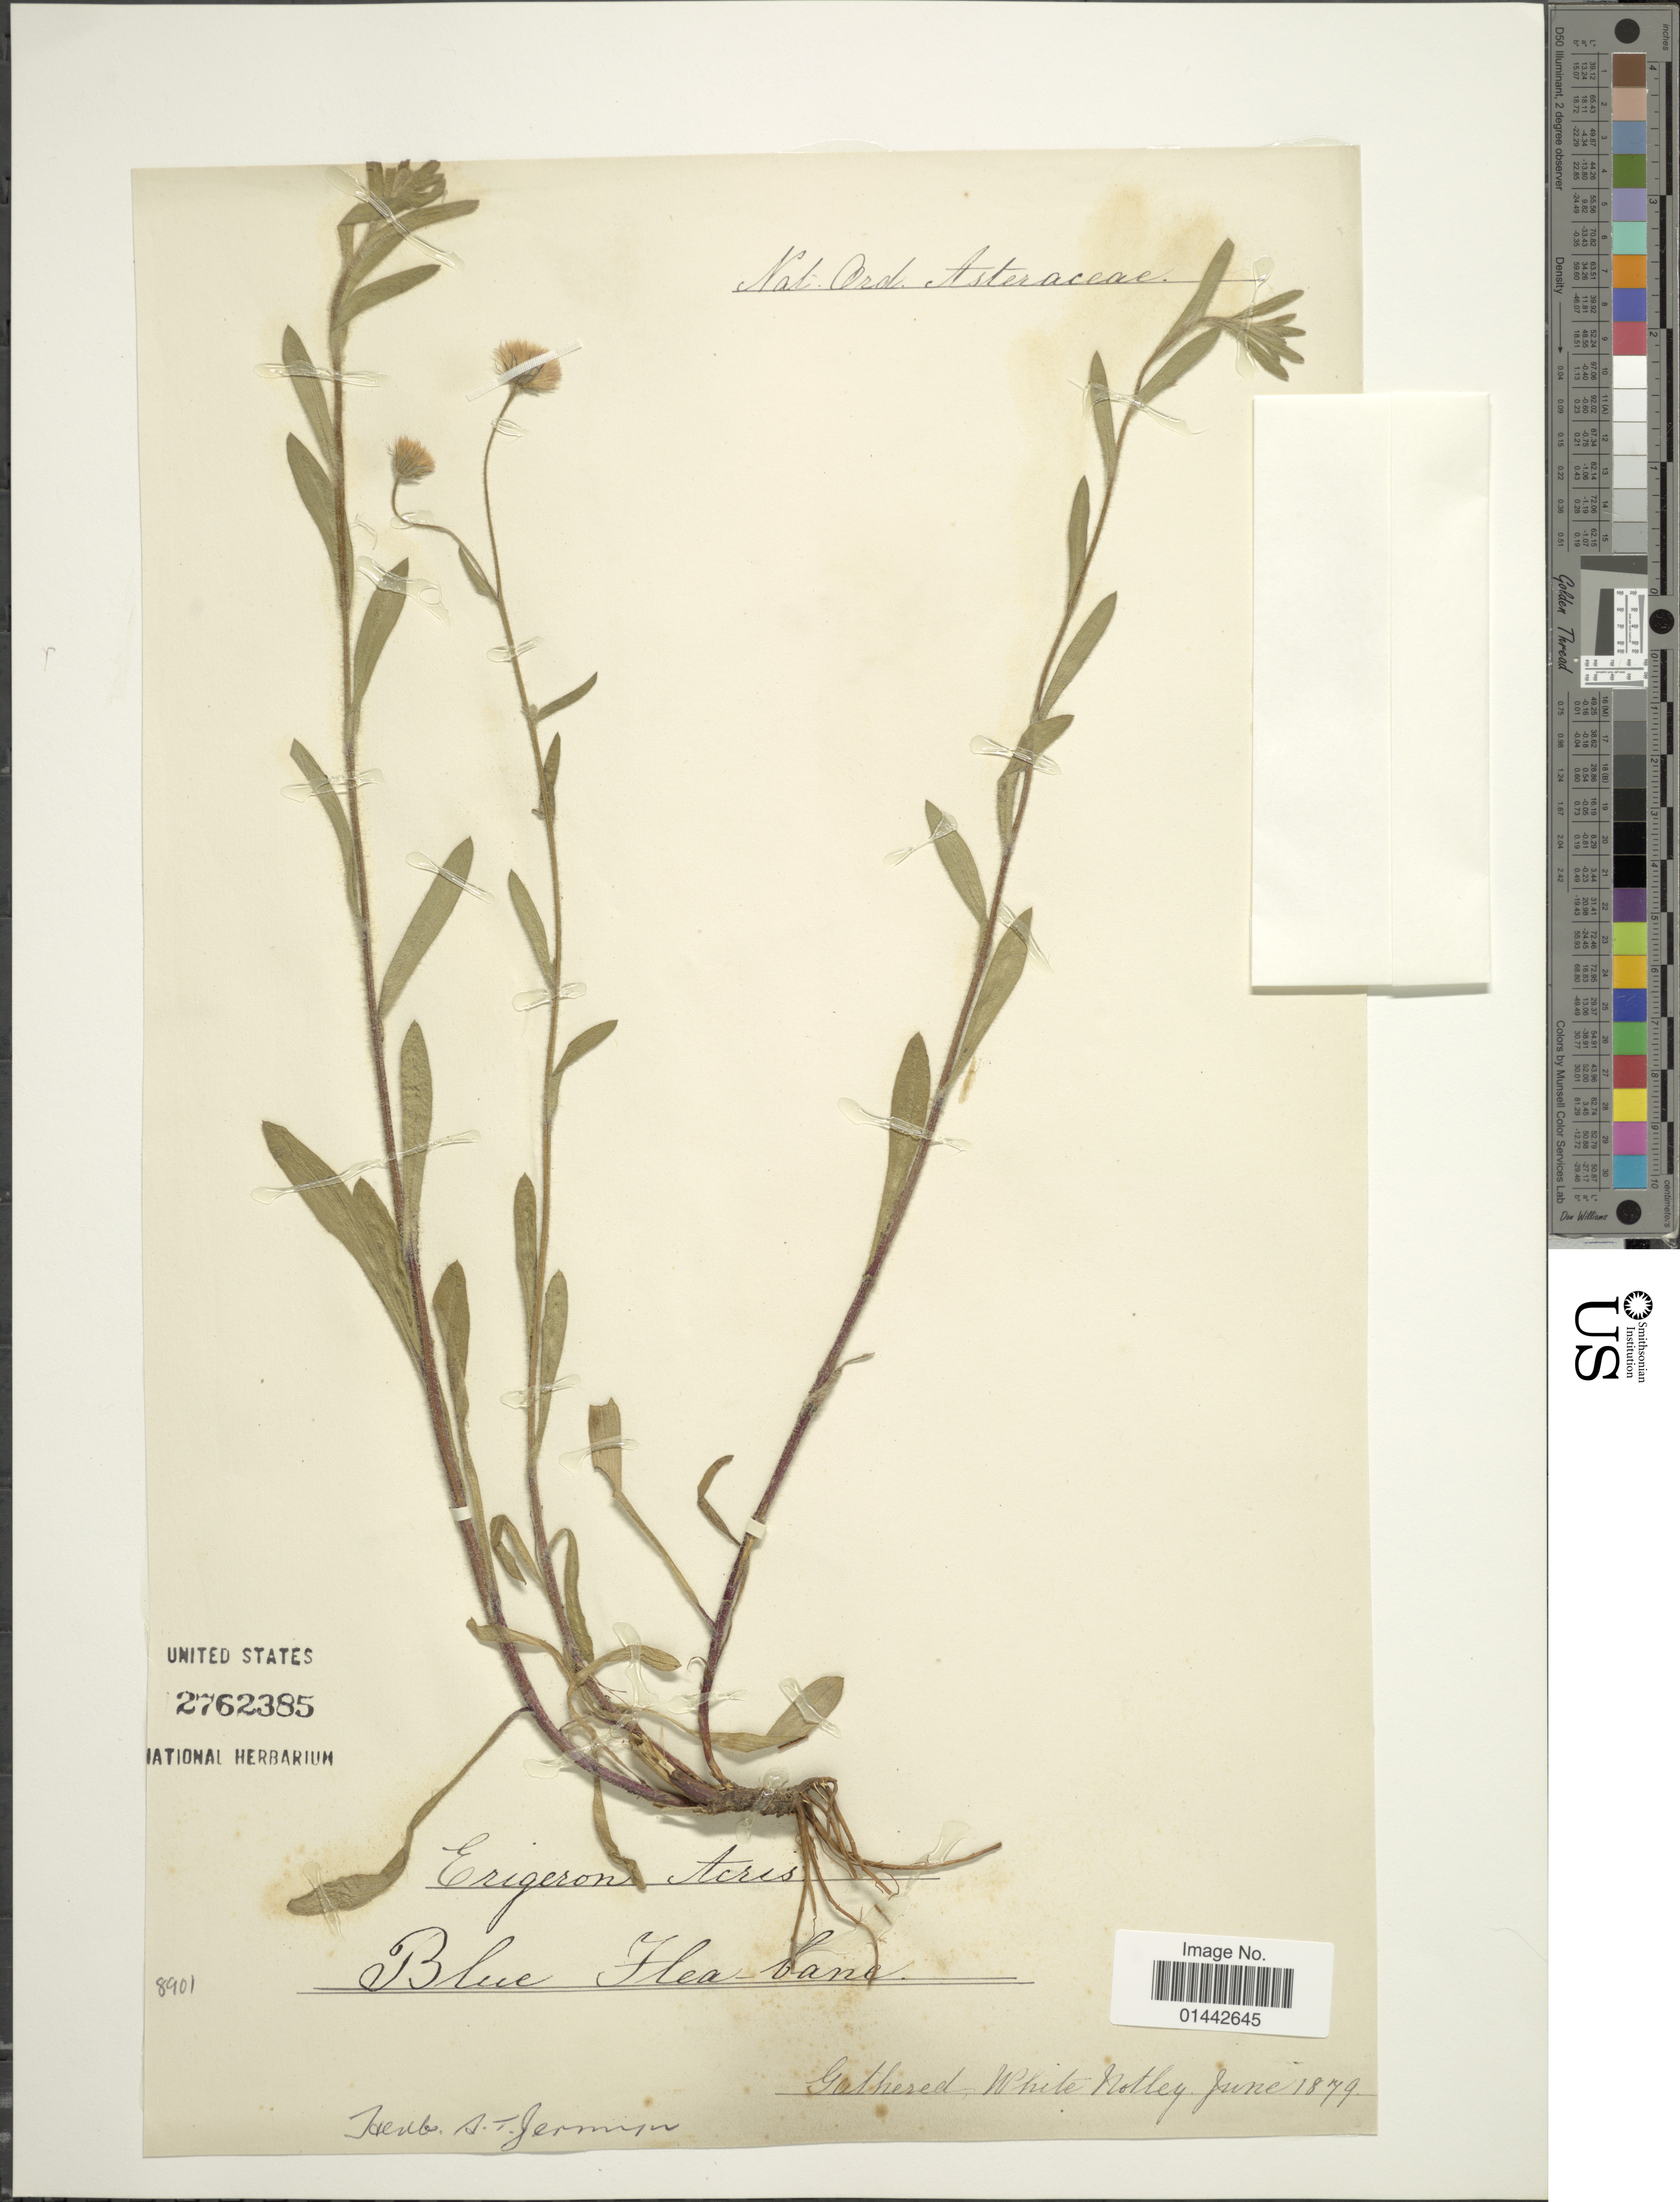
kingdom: Plantae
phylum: Tracheophyta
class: Magnoliopsida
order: Asterales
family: Asteraceae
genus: Erigeron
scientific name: Erigeron acris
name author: L.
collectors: ex herb. S. T. Jermyn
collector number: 8901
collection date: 1879-06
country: United Kingdom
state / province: England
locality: White Notley.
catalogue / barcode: US 2762385